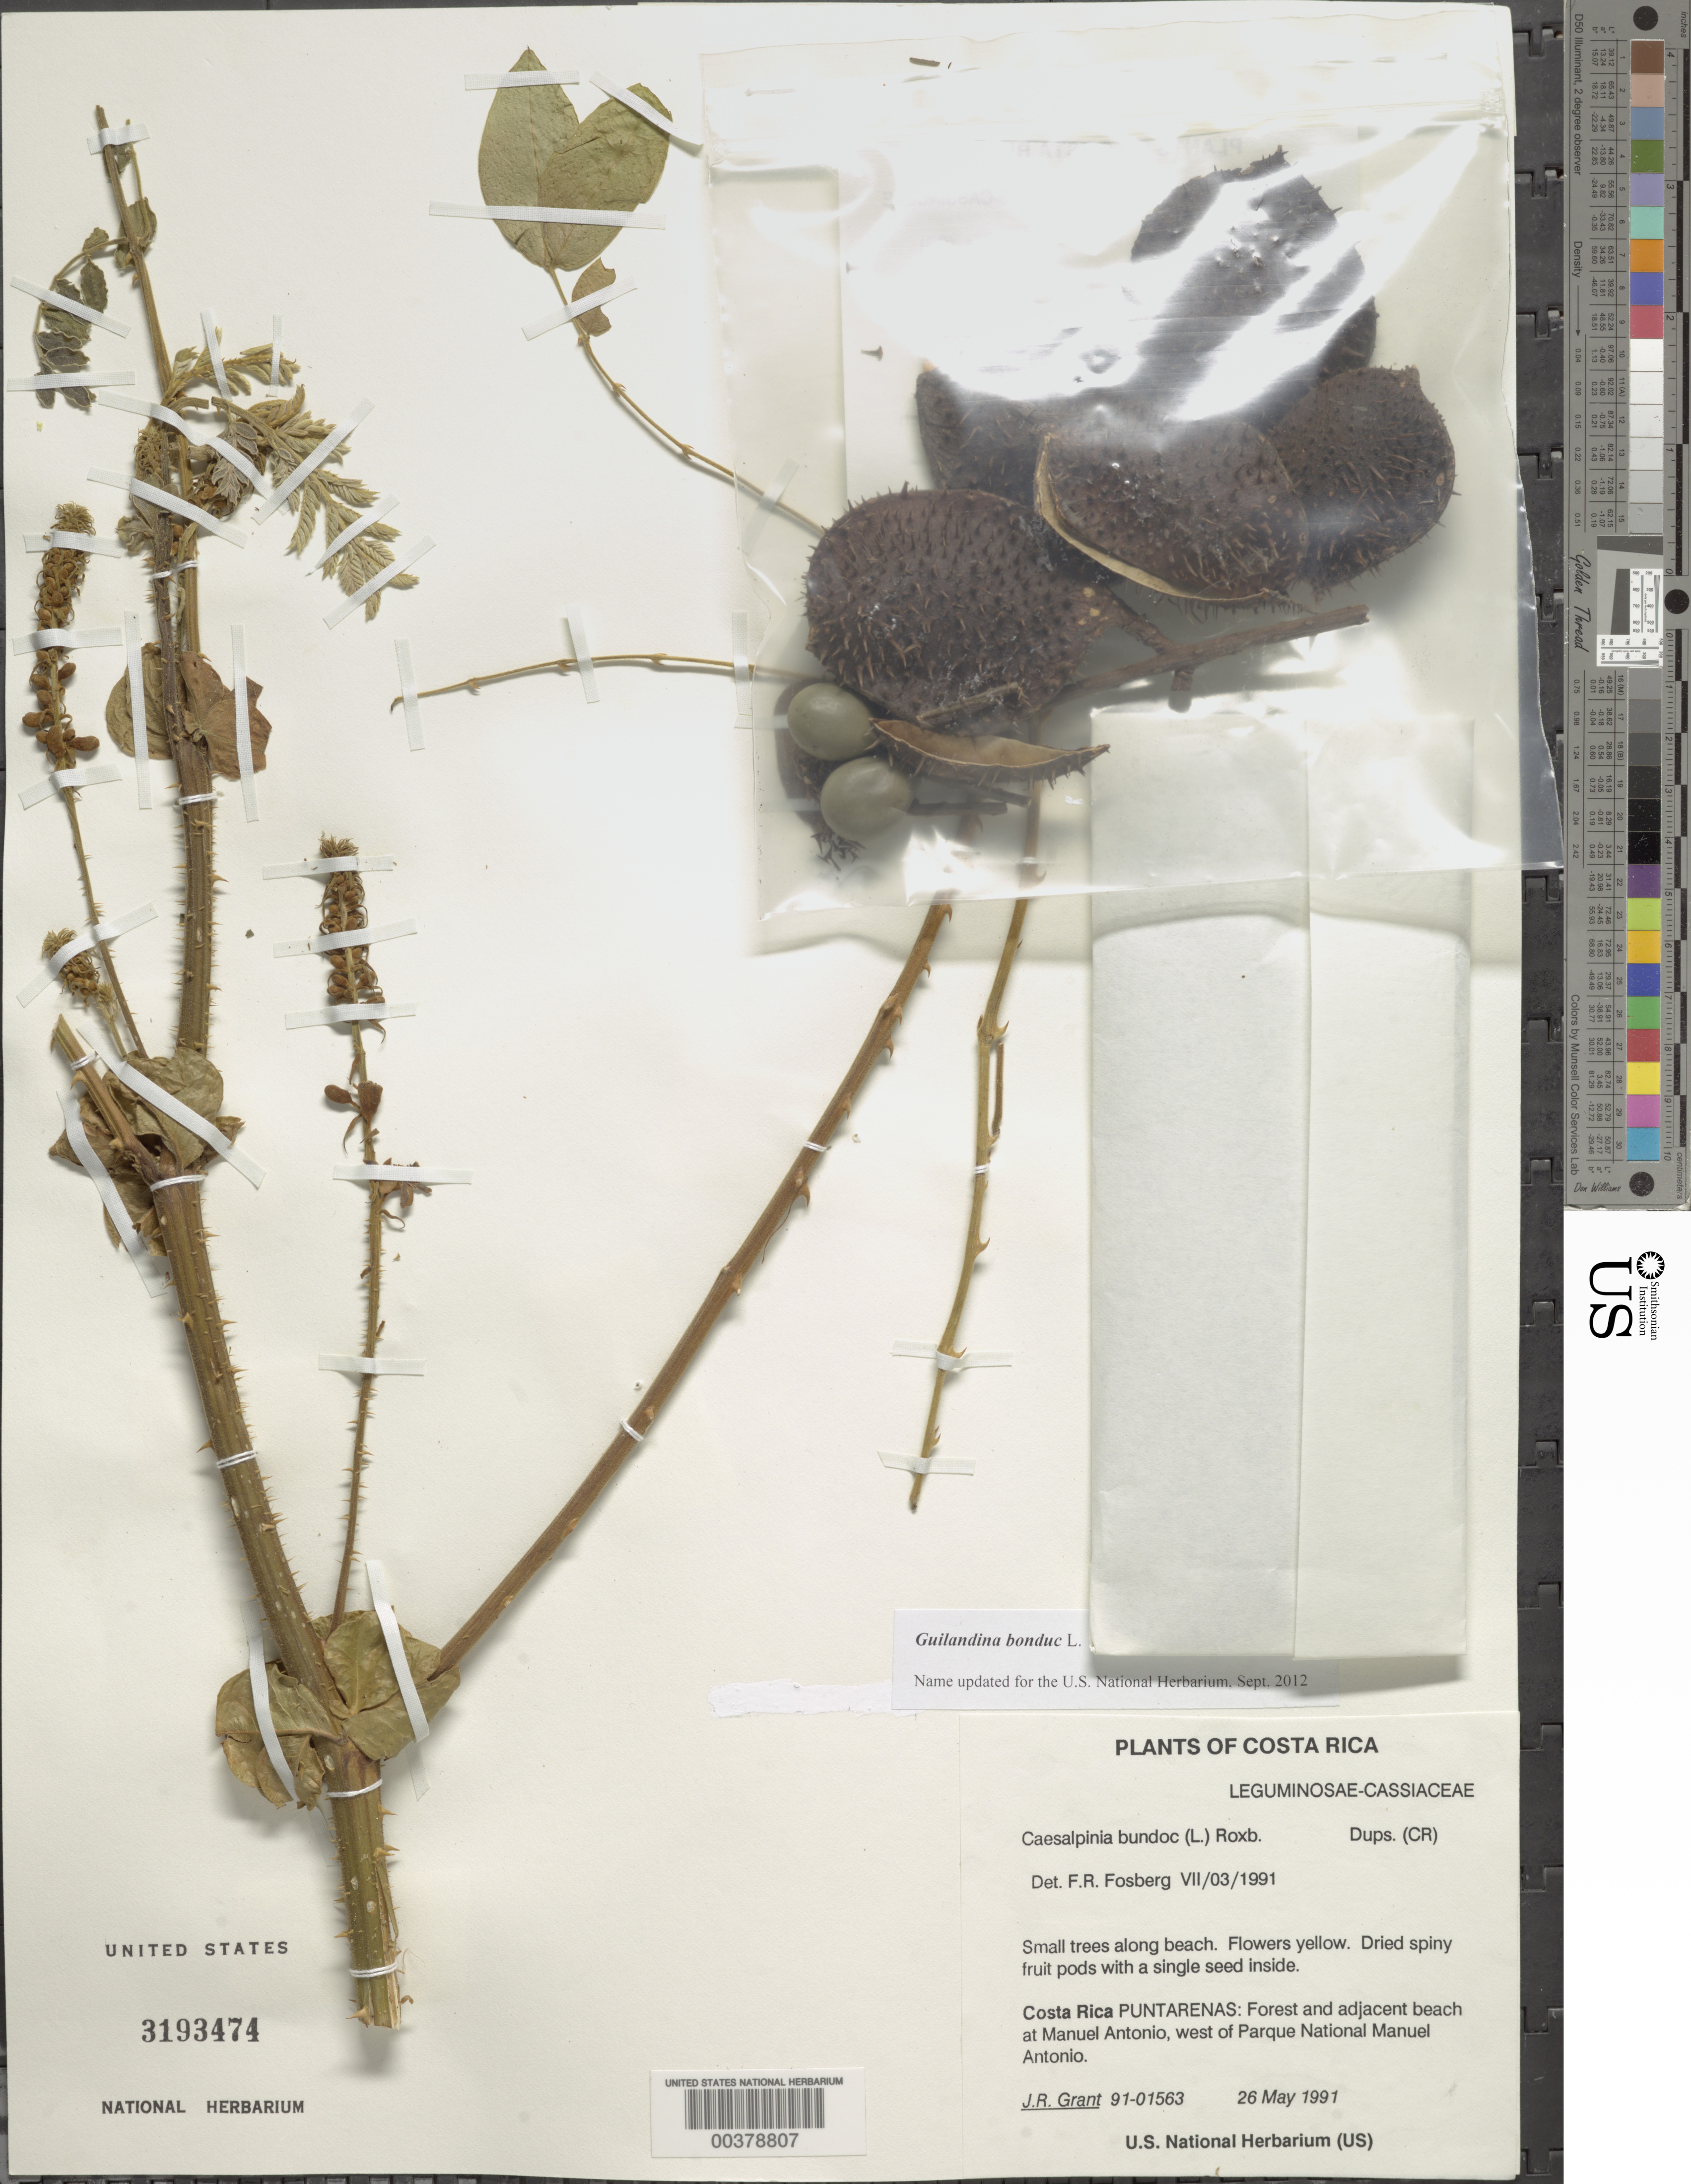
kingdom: Plantae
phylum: Tracheophyta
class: Magnoliopsida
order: Fabales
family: Fabaceae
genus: Guilandina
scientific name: Guilandina bonduc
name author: L.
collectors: J. R. Grant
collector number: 91-01563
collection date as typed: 26 May 1991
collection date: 1991-05-26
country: Costa Rica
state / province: Puntarenas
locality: Forest and adjacent beach at manuel antonio w of parque national manuel antonio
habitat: Along beach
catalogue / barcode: US 3193474